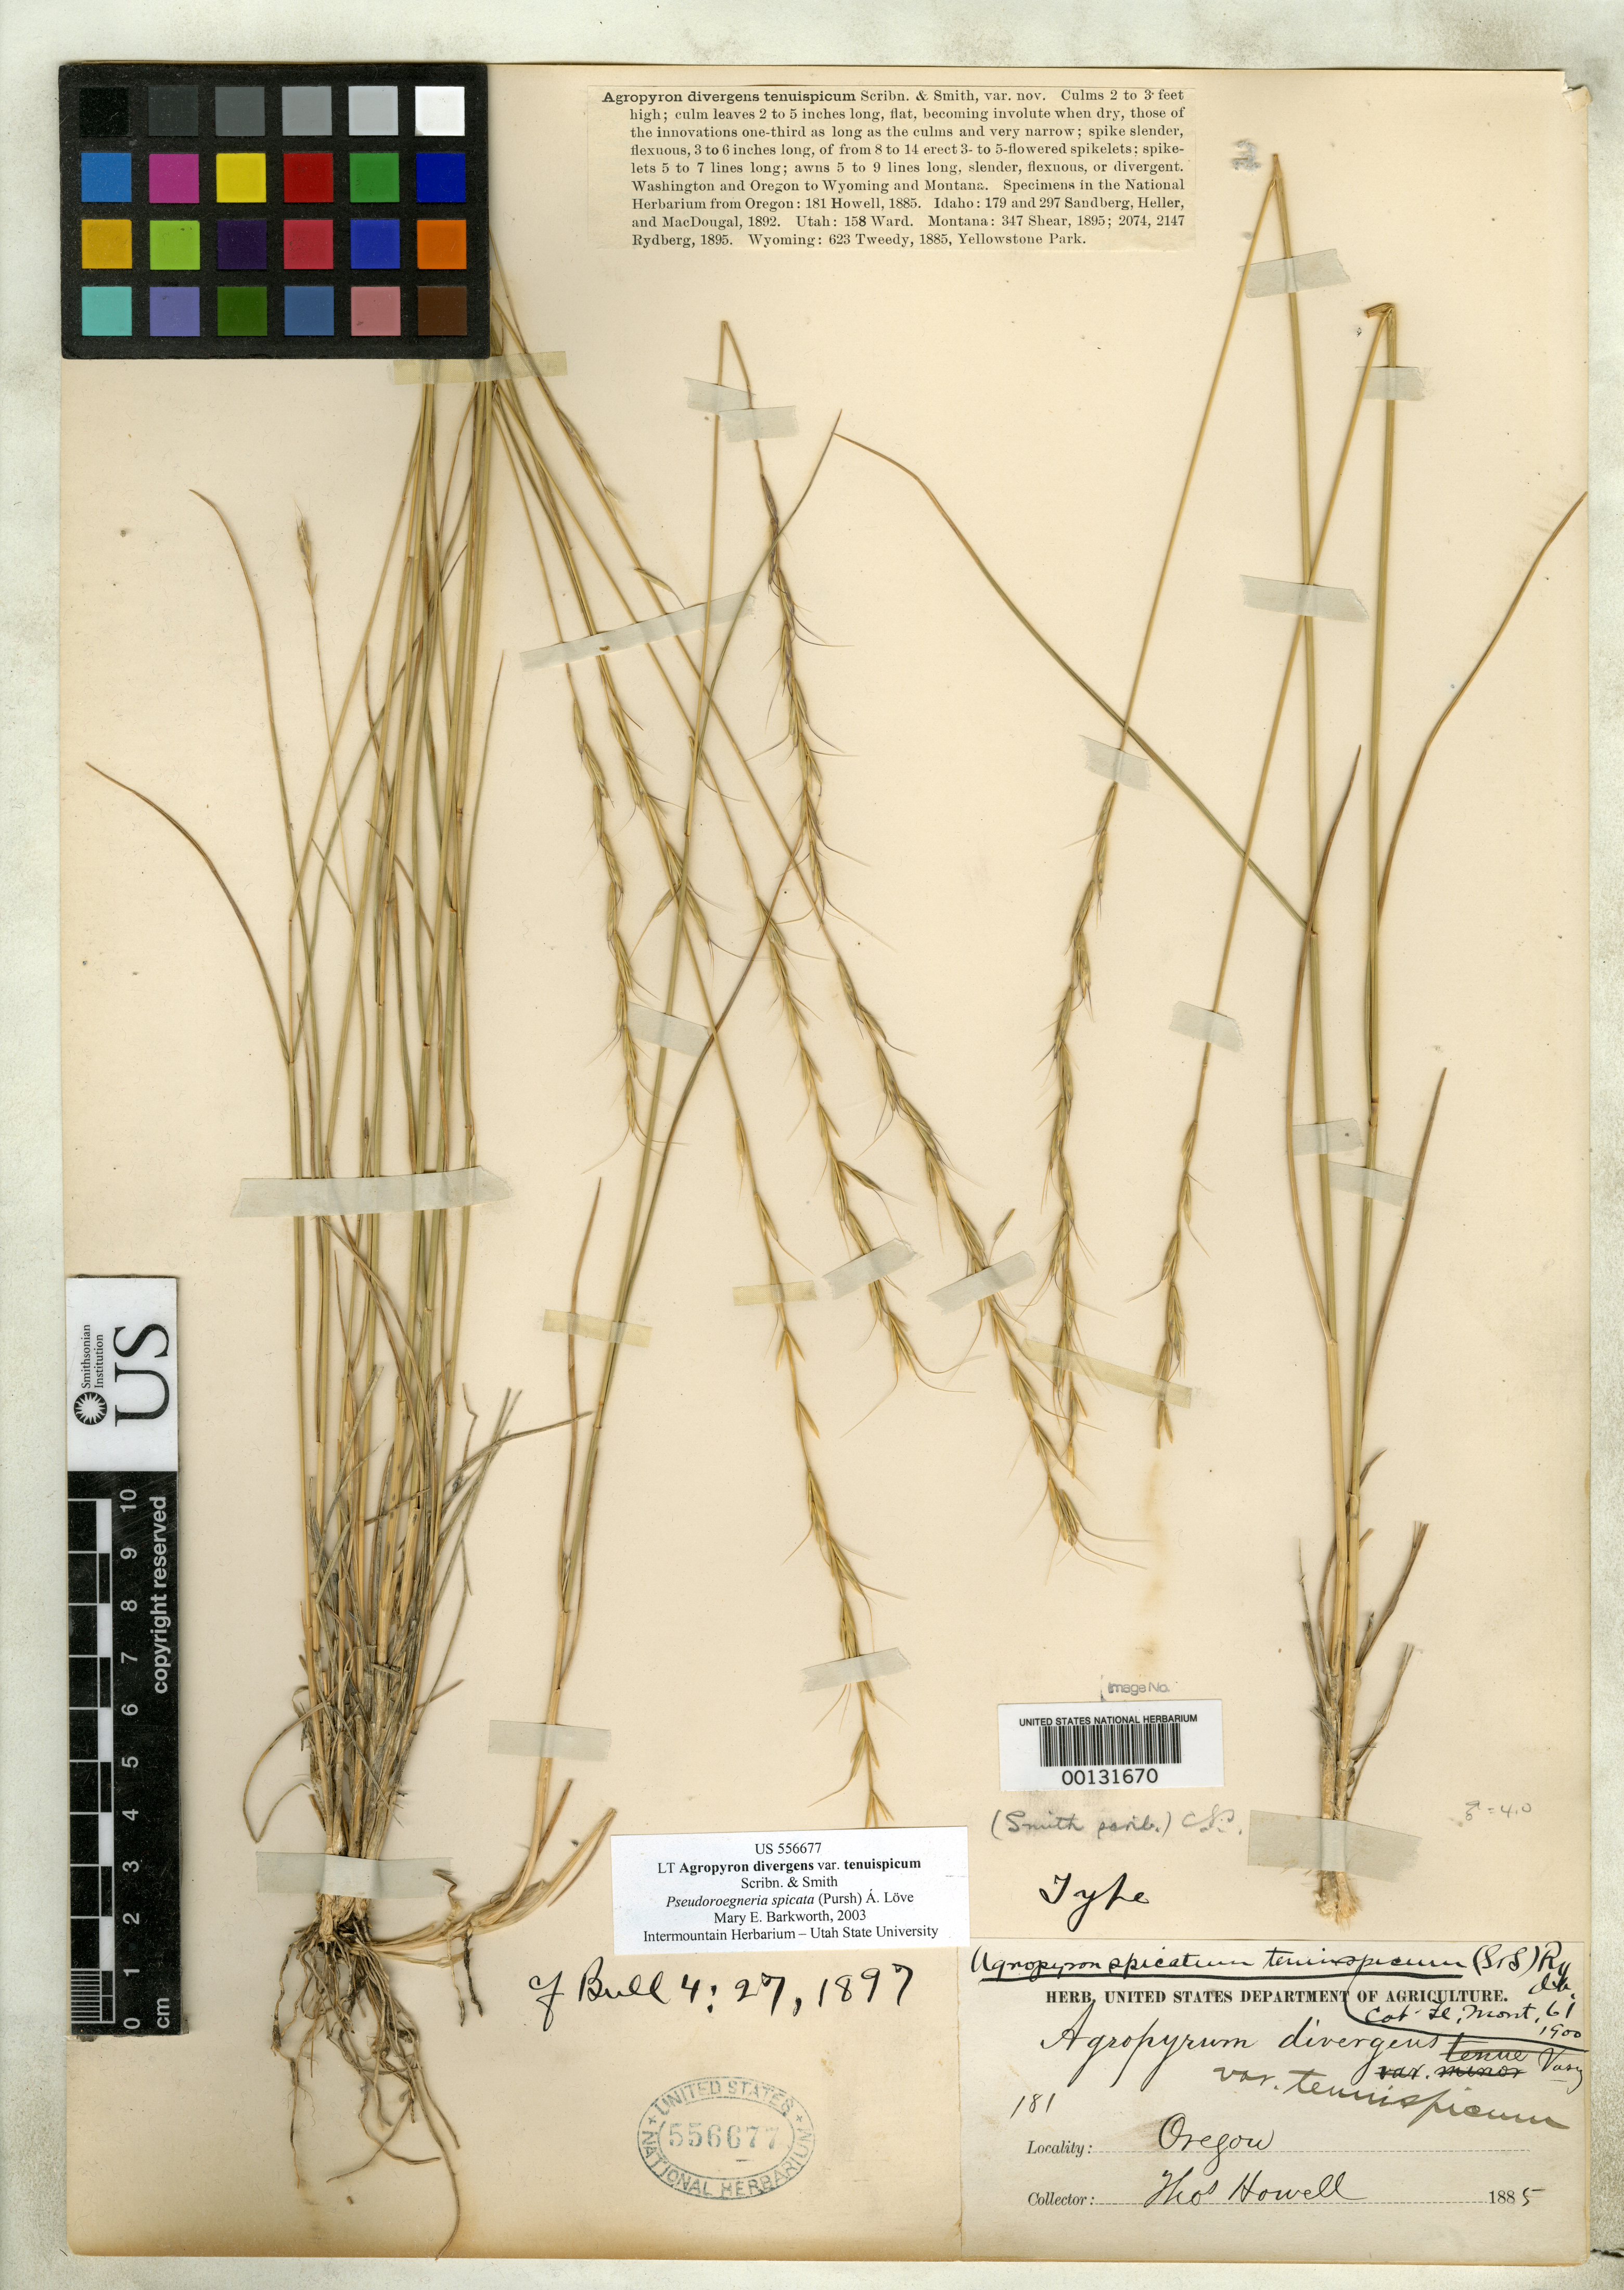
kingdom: Plantae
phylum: Tracheophyta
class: Liliopsida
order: Poales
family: Poaceae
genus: Agropyron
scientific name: Agropyron divergens var. tenuispicum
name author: Scribn. & J.G. Sm.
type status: Lectotype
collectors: T. J. Howell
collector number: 181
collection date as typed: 1885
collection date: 1885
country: United States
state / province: Oregon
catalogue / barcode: US 556677